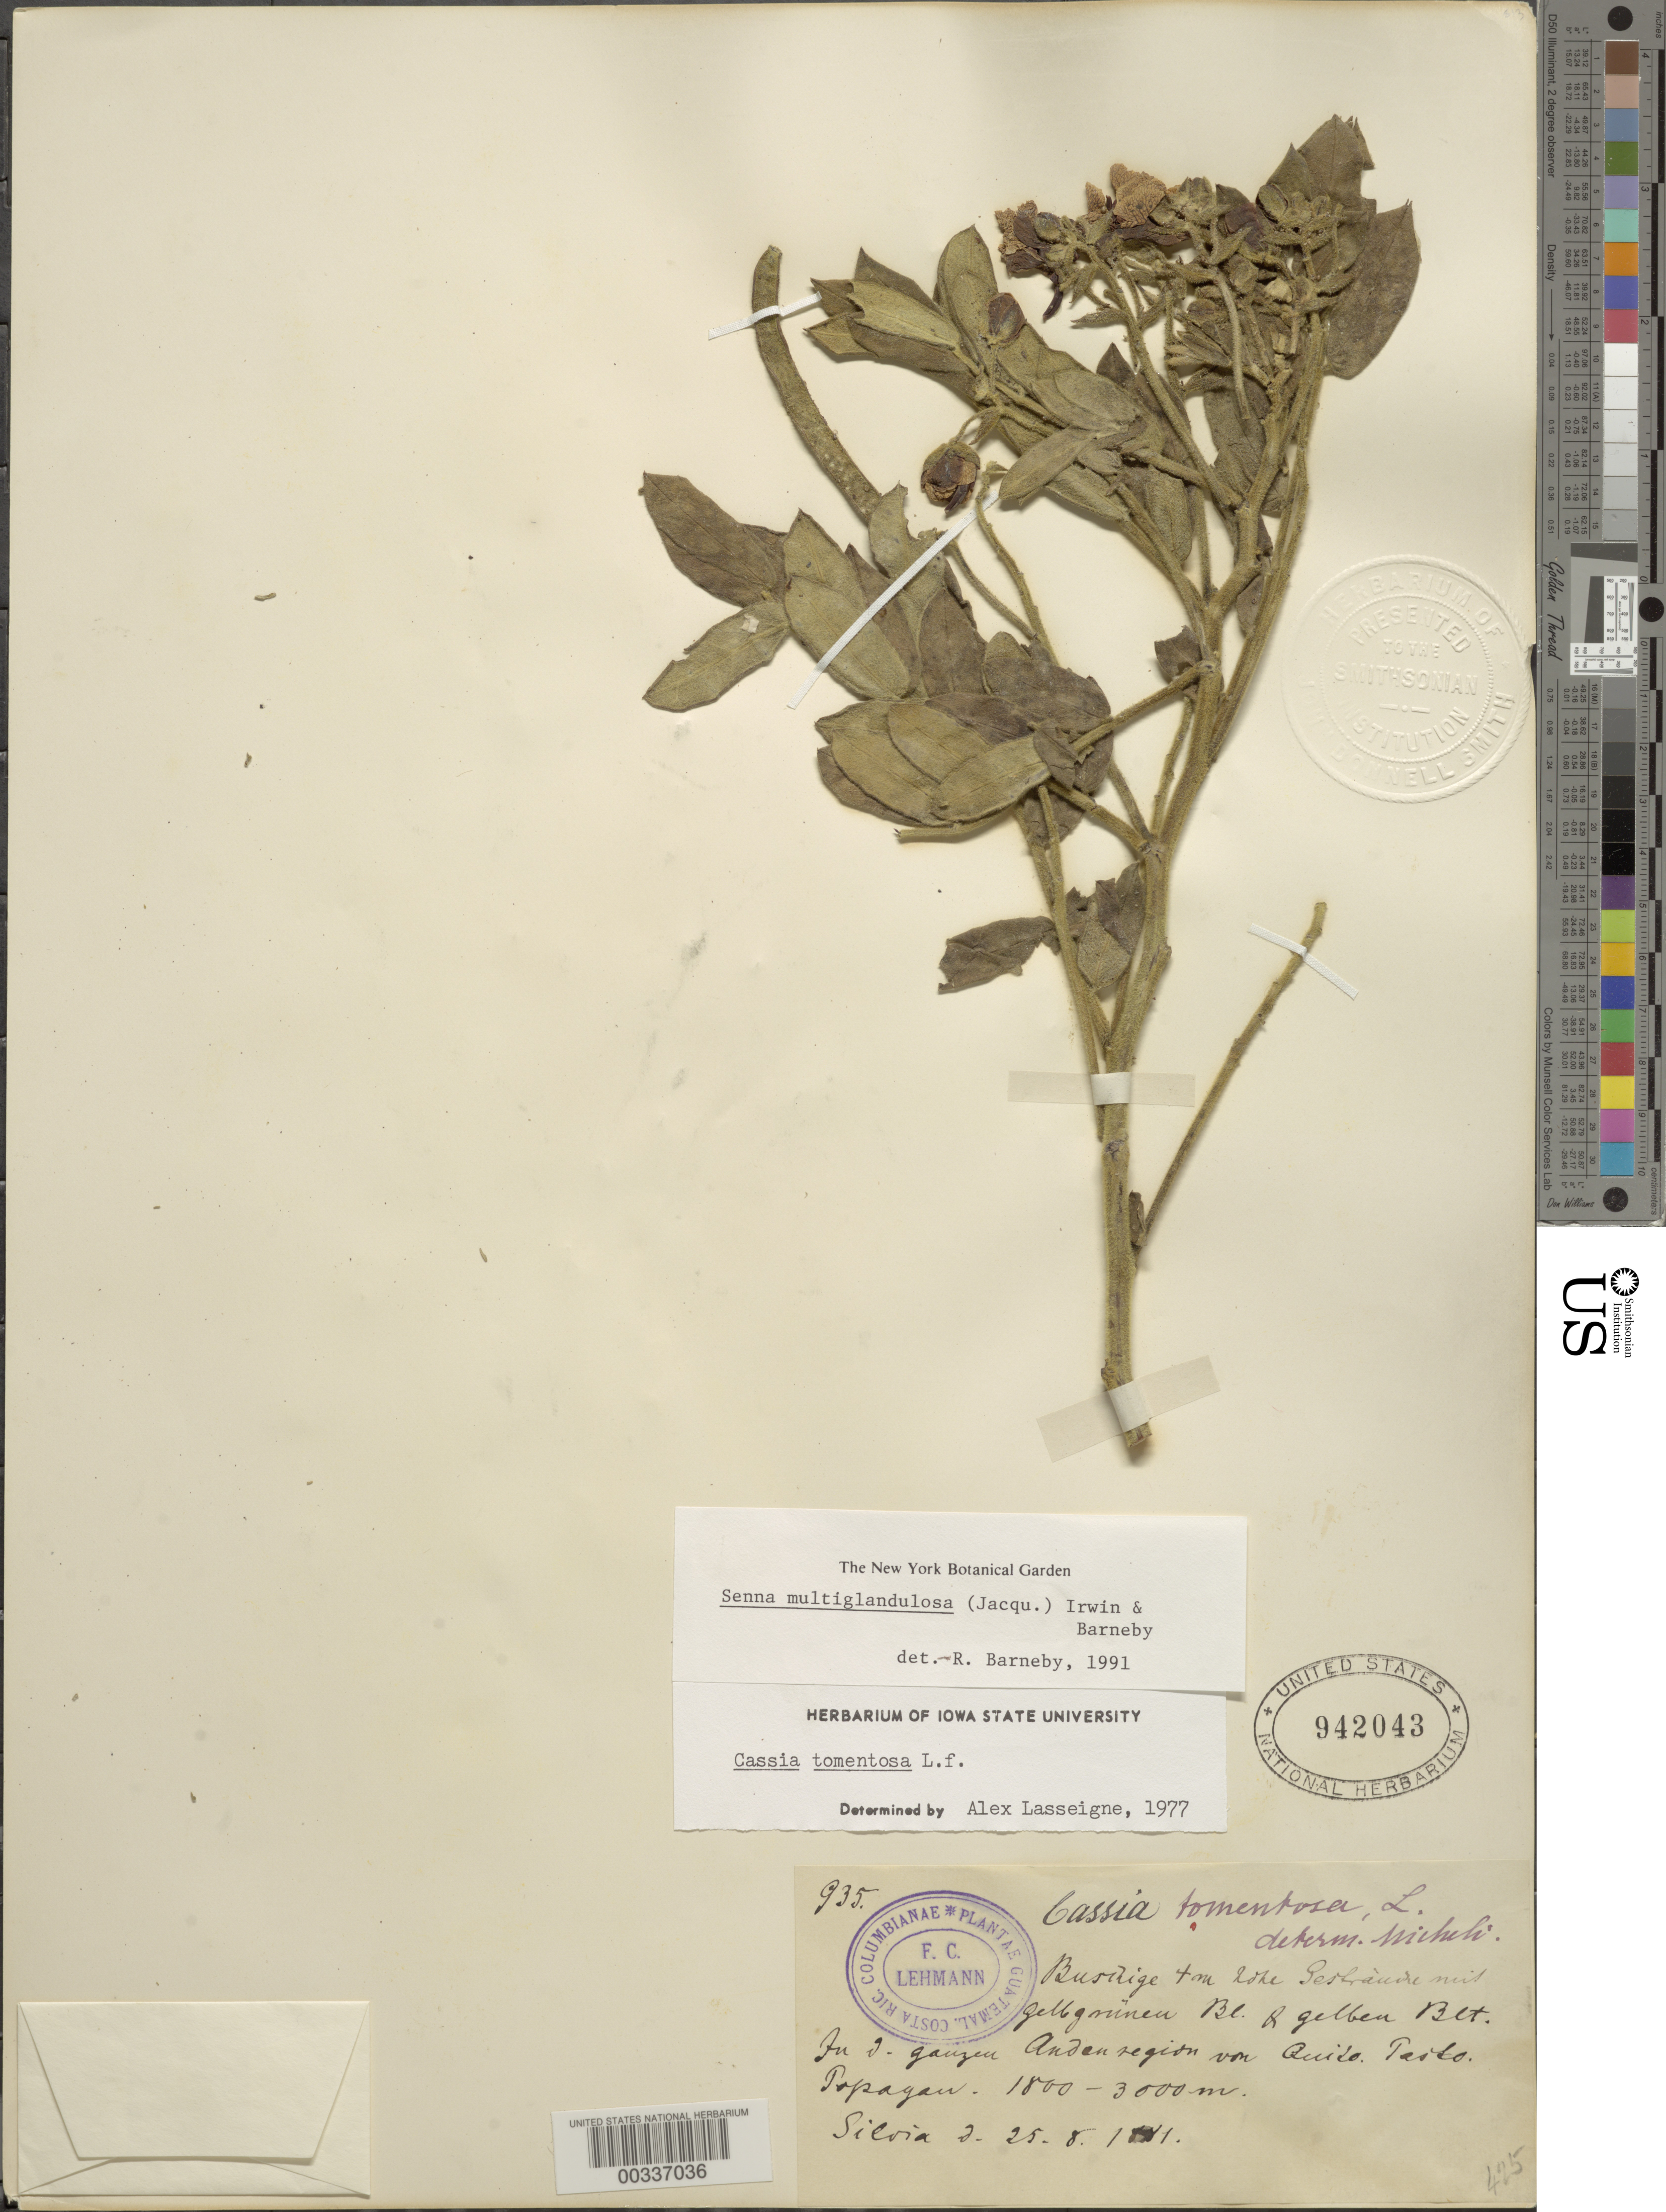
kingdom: Plantae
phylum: Tracheophyta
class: Magnoliopsida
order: Fabales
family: Fabaceae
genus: Senna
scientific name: Senna multiglandulosa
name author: (Jacq.) H.S. Irwin & Barneby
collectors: F. C. Lehmann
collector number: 935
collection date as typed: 25 Aug 1881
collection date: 1881-08-25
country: Ecuador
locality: Andean region of Quito Tasto; Popayan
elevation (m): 1800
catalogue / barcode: US 942043